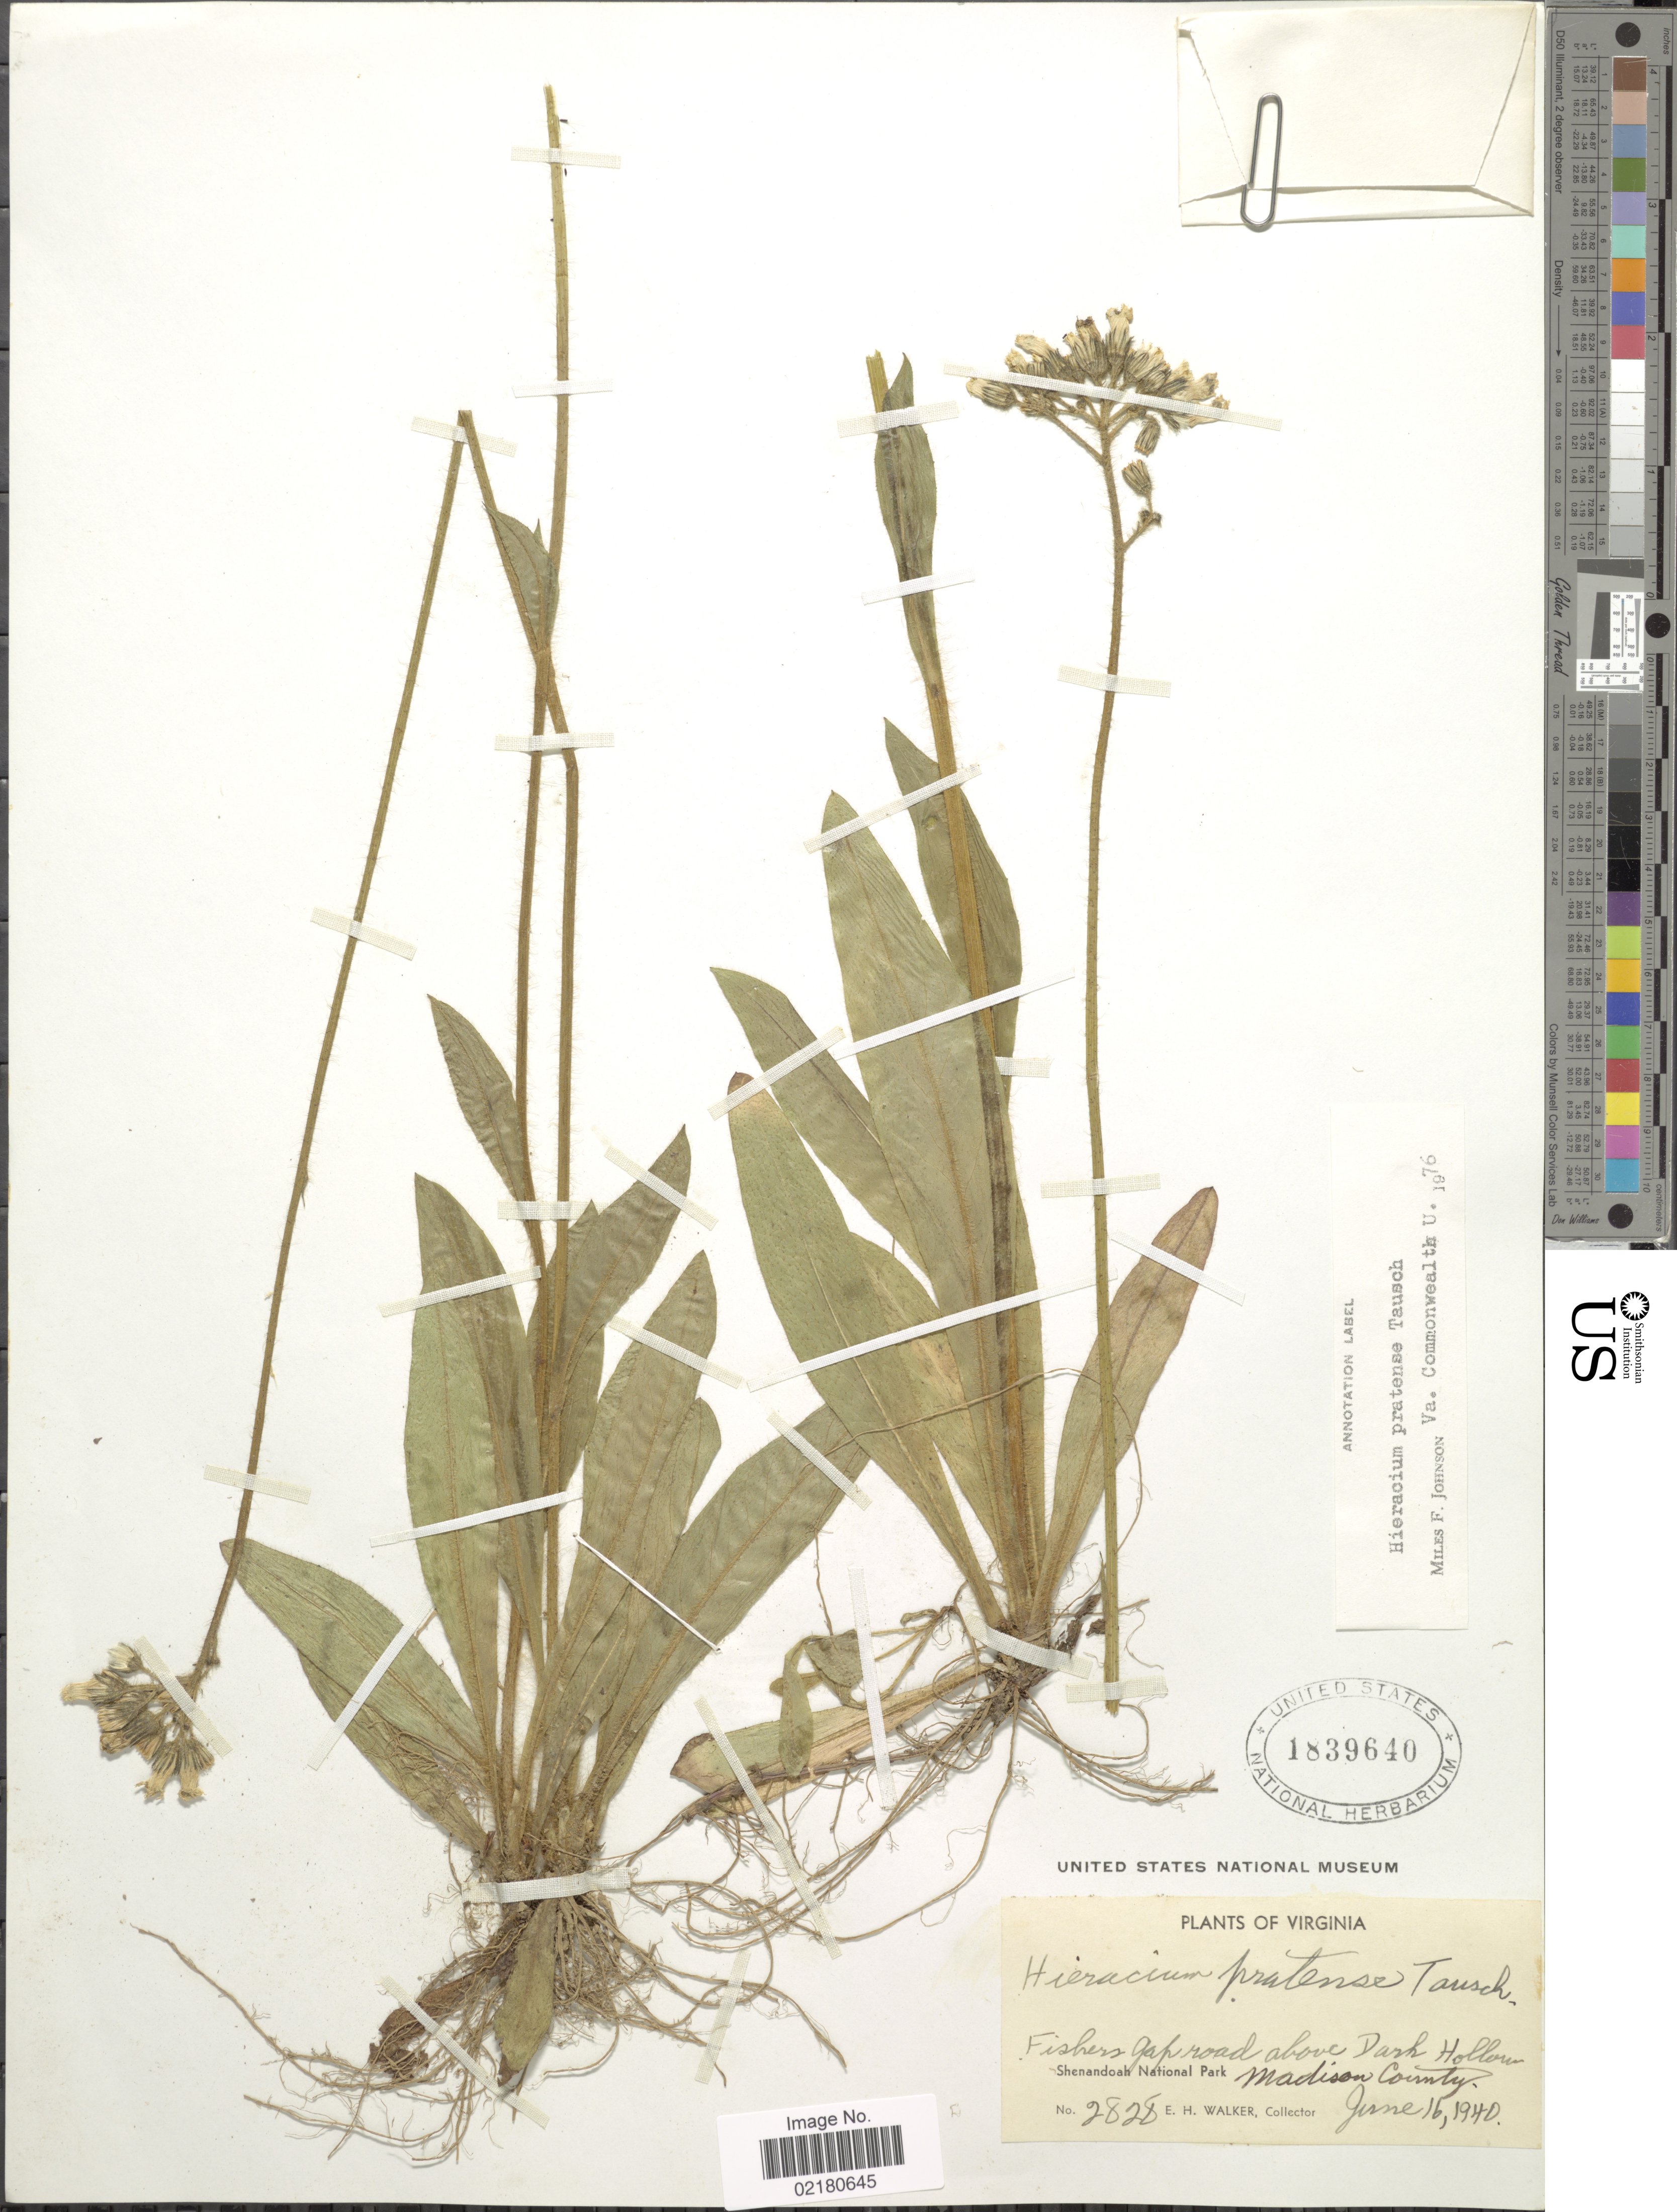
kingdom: Plantae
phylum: Tracheophyta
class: Magnoliopsida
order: Asterales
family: Asteraceae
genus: Pilosella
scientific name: Pilosella caespitosa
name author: (Dumort.) P. D. Sell & C. West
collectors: E. H. Walker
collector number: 2828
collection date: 1940-06-16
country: United States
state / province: Virginia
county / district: Madison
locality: Virginia, Fishers gap road above Darsh Hollom Shenandoah National Park , Madison County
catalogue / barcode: US 1839640